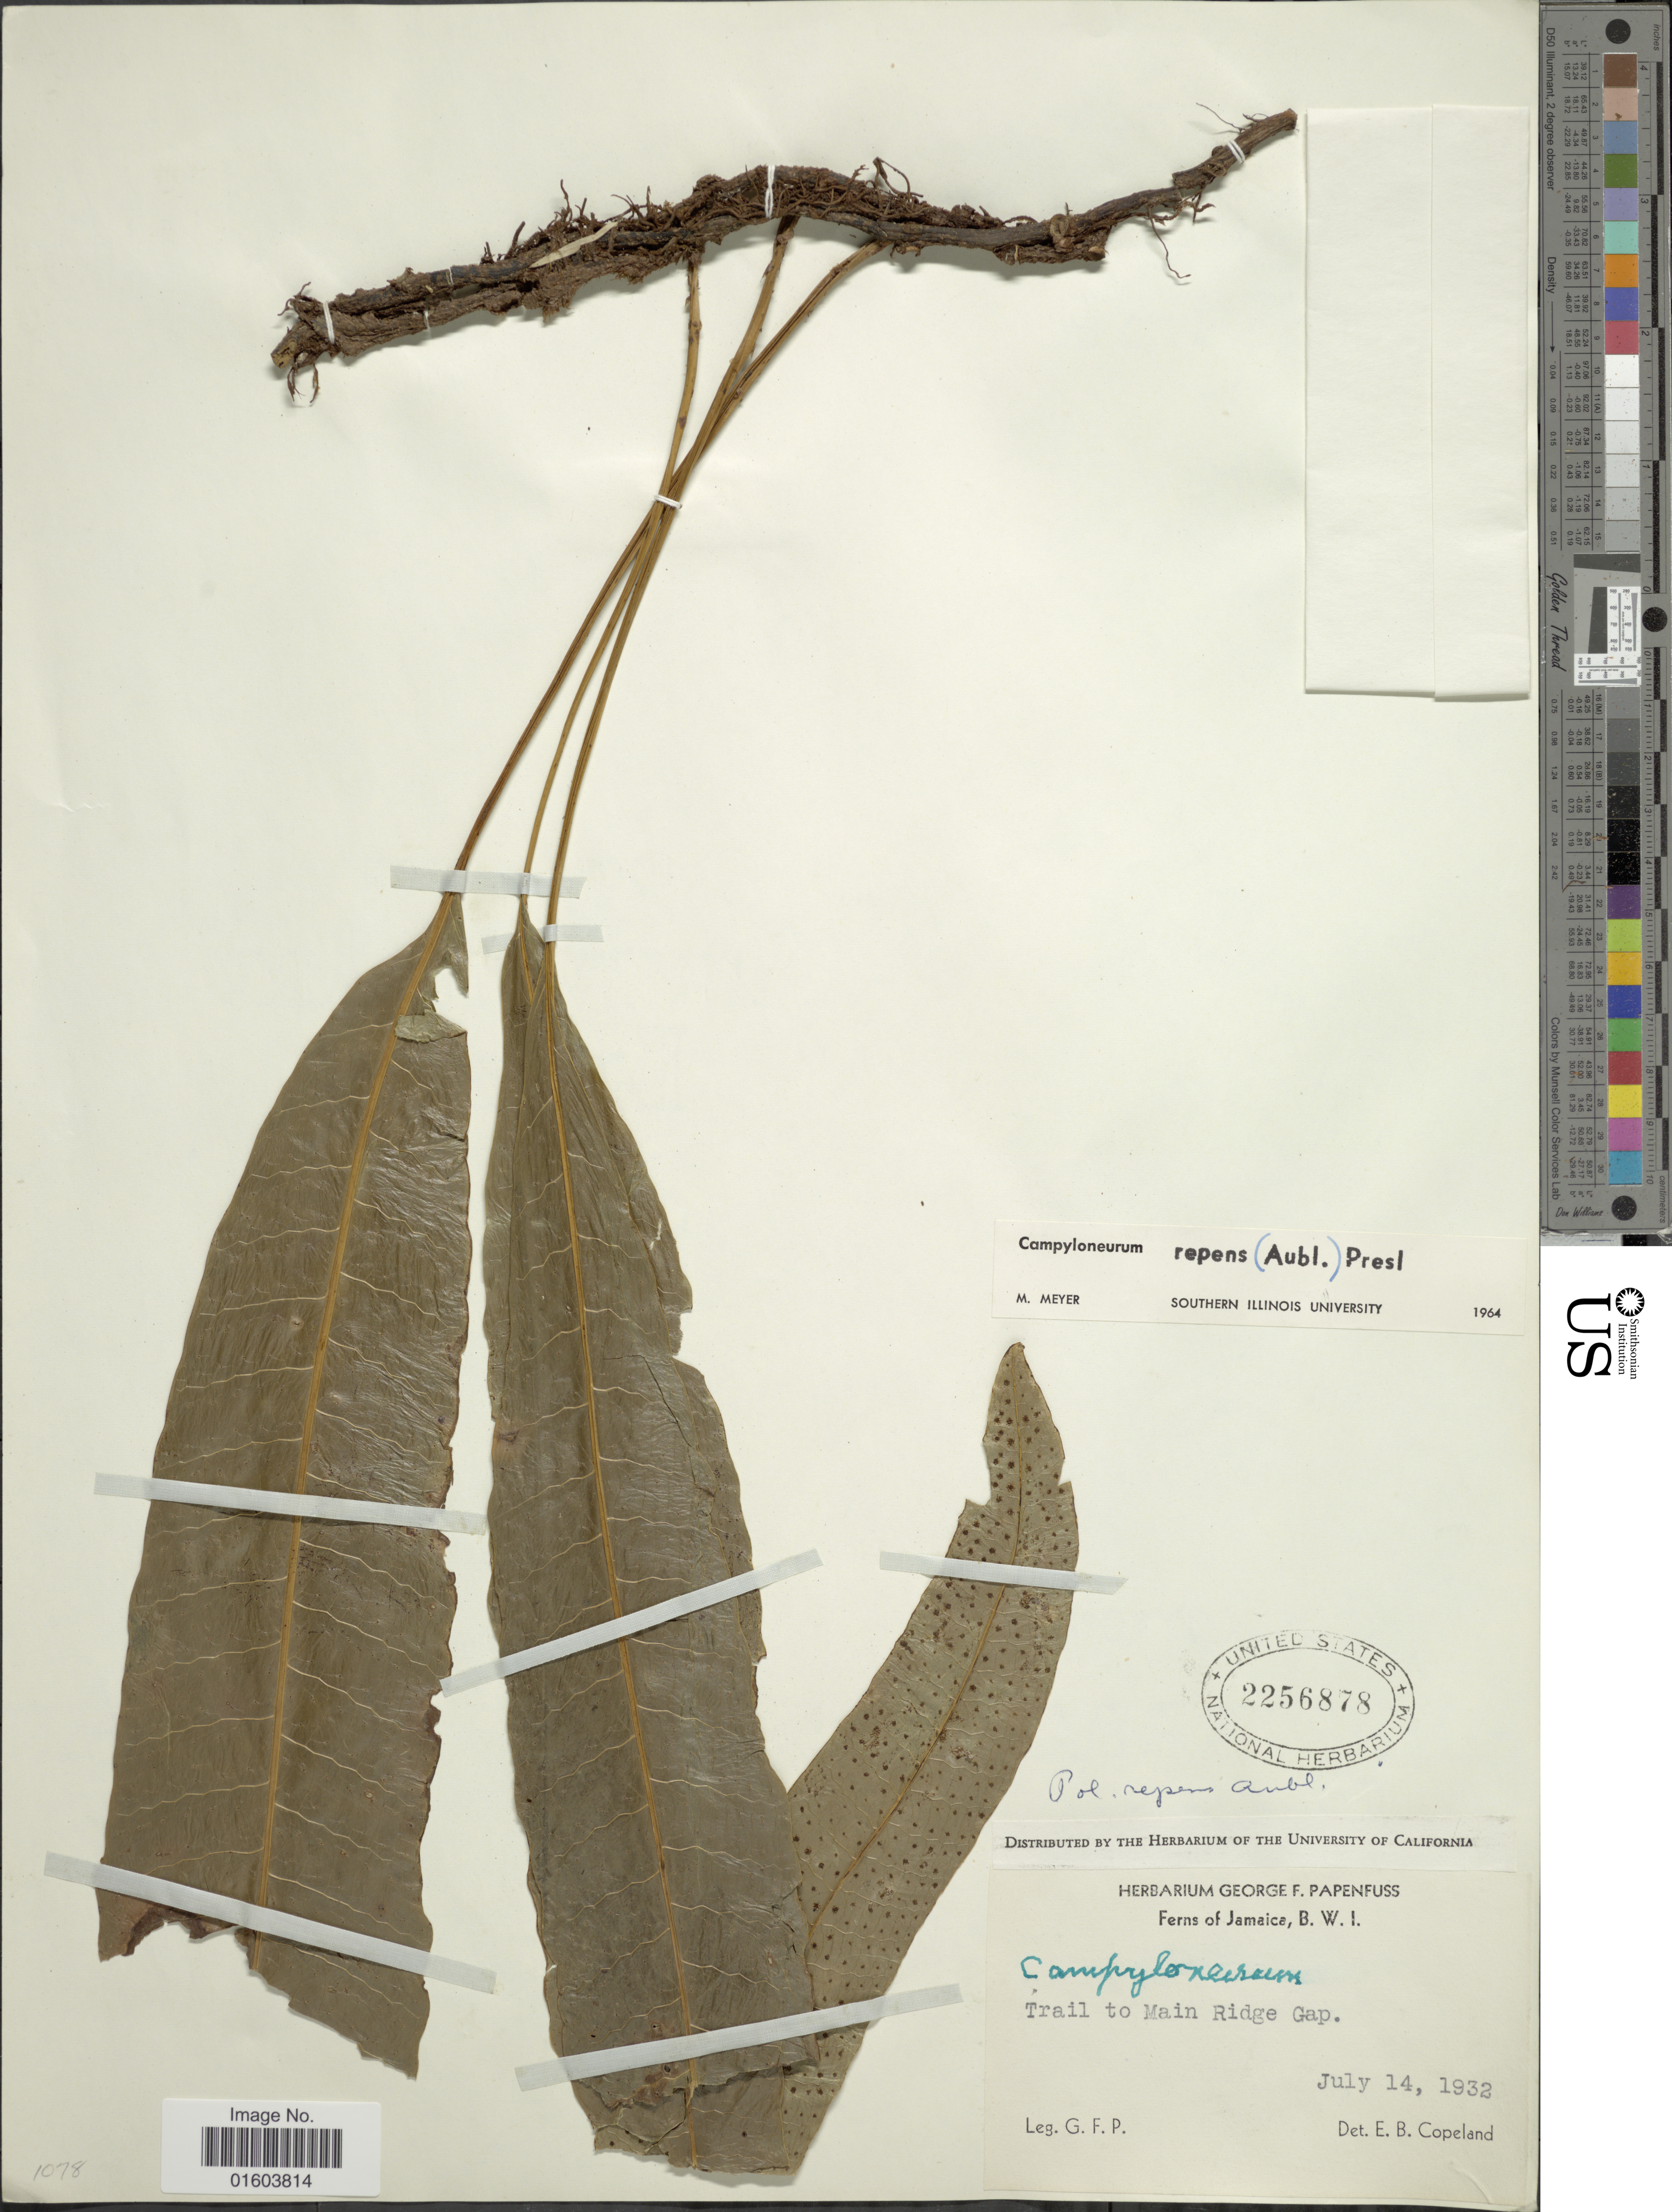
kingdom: Plantae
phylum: Tracheophyta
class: Polypodiopsida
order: Polypodiales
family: Polypodiaceae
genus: Campyloneurum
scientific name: Campyloneurum repens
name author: (Aubl.) C. Presl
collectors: G. Papenfuss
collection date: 1932-07-14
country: Jamaica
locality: Jamaica, B.W.I. Trail to Main Ridge Gap.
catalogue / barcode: US 2256878